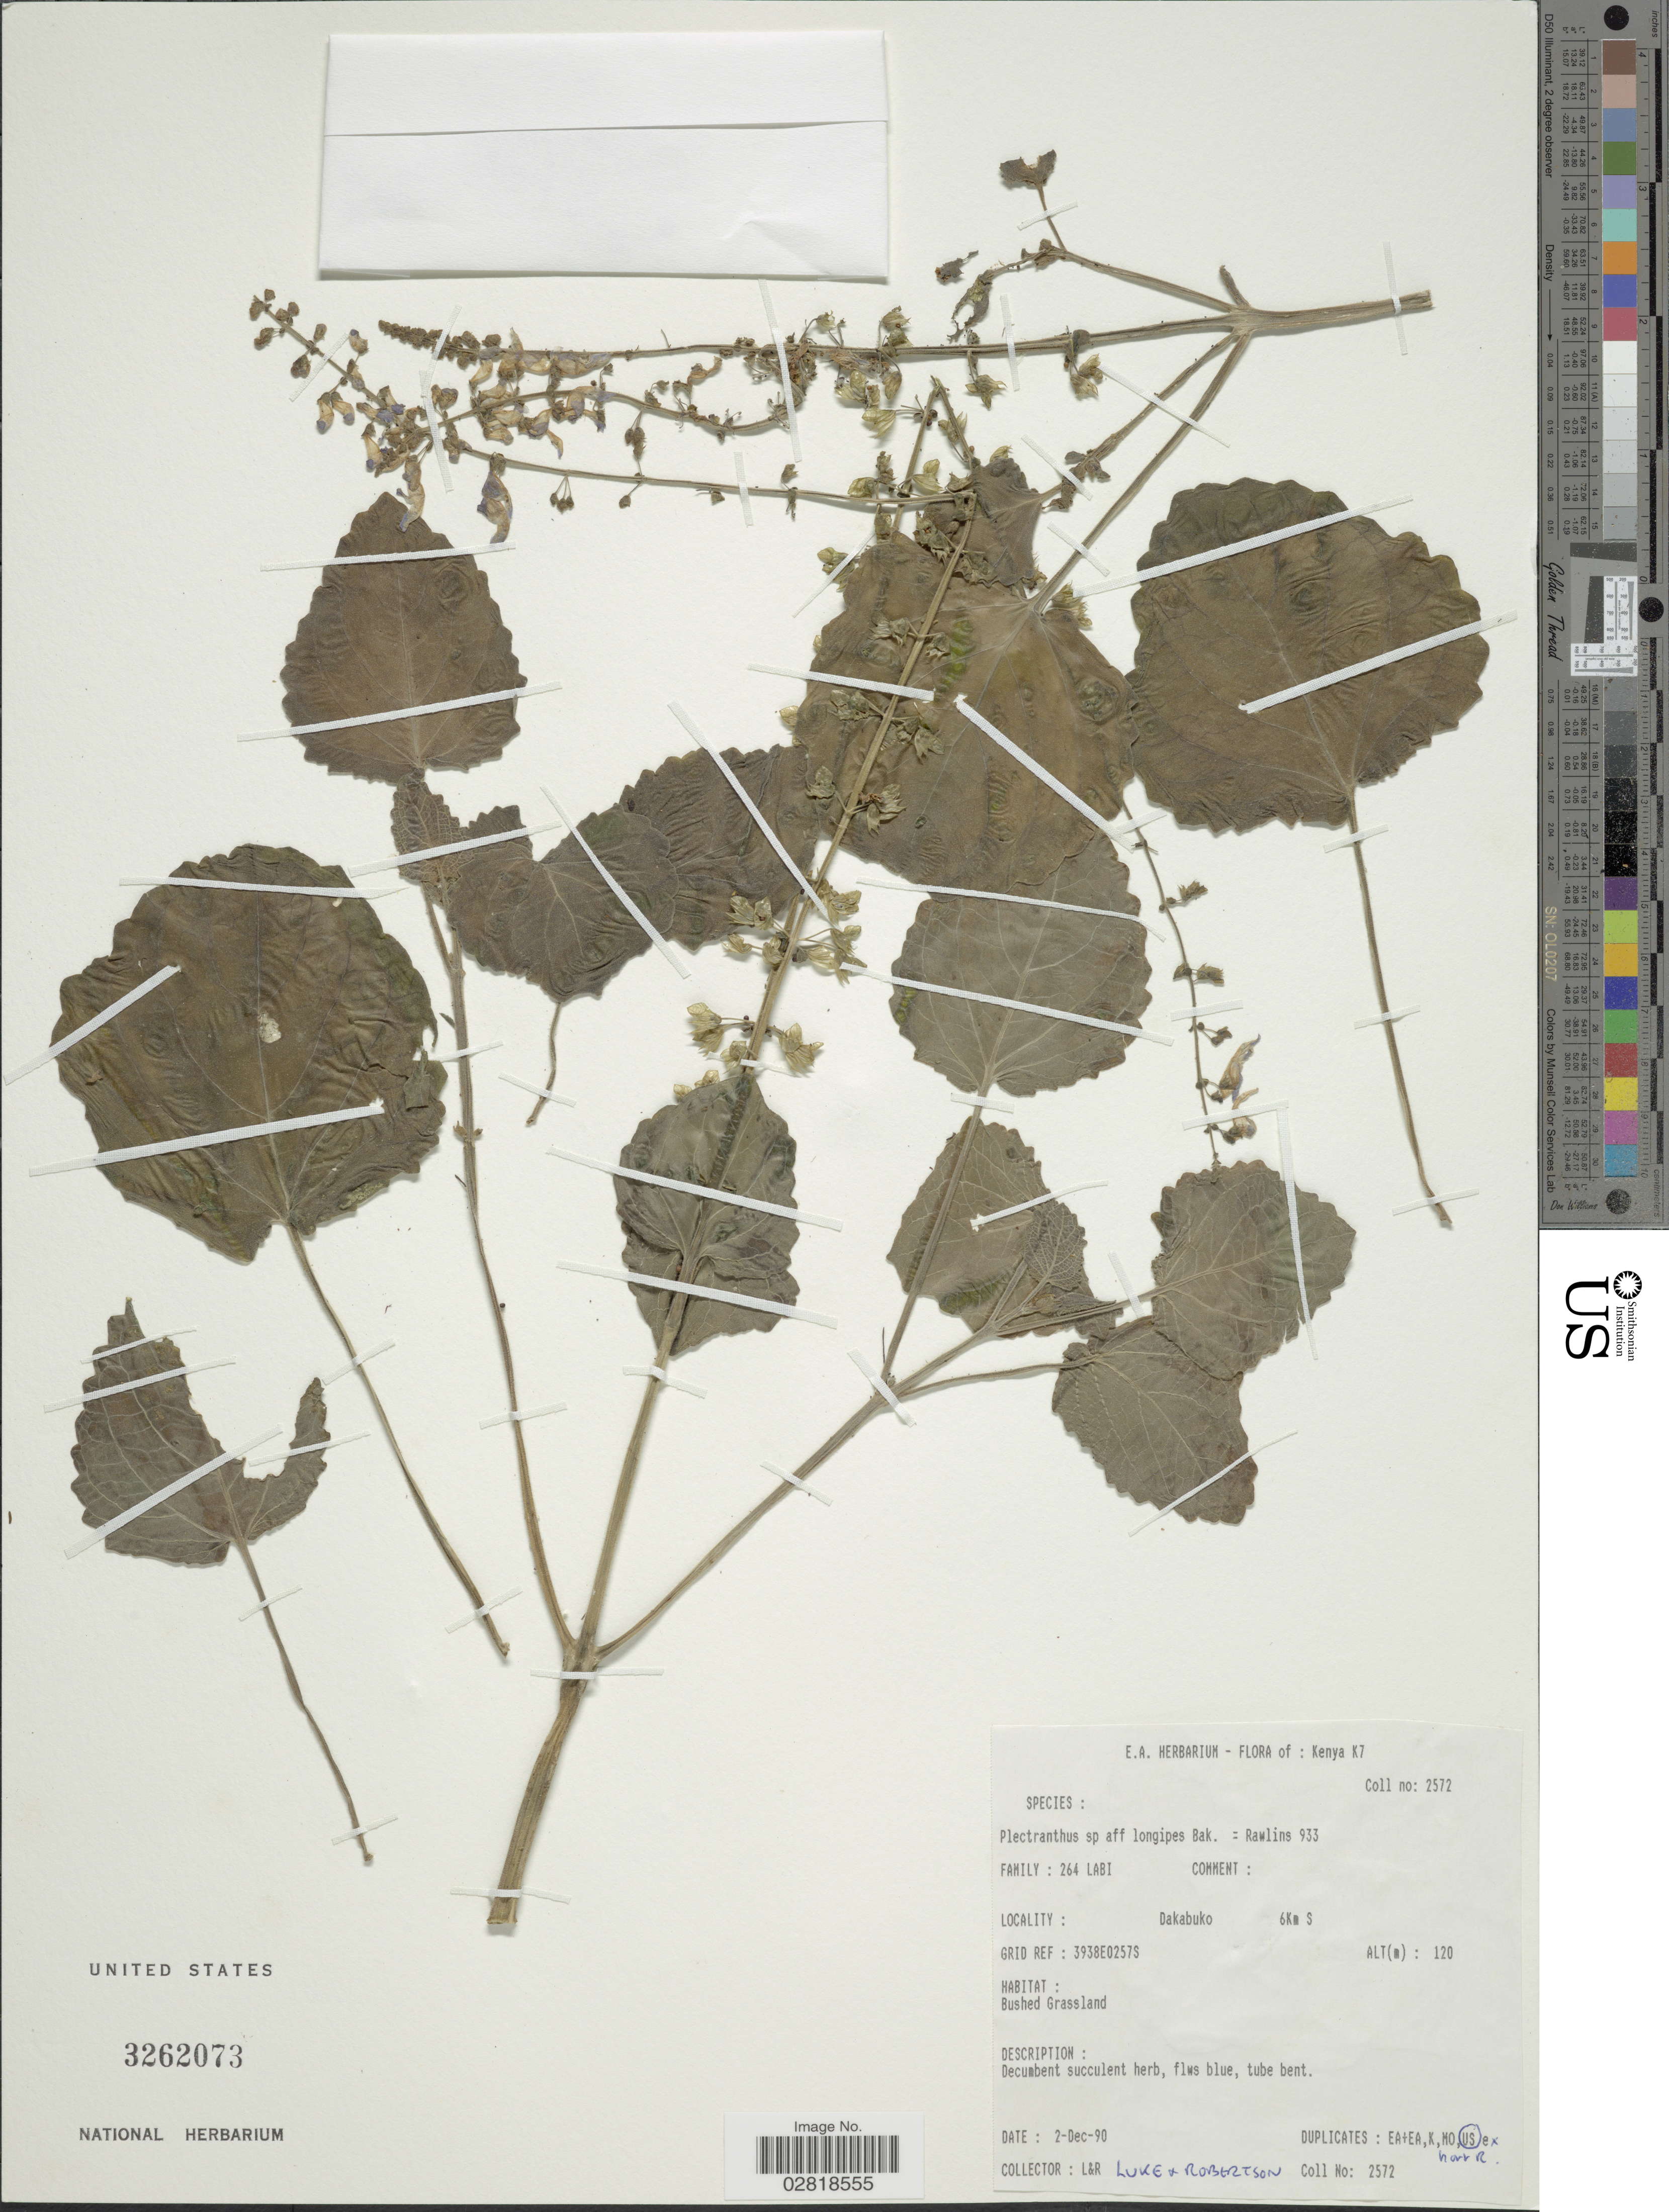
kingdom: Plantae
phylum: Tracheophyta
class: Magnoliopsida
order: Lamiales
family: Lamiaceae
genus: Plectranthus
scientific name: Plectranthus longipes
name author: Baker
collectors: -. Luke & -. Robertson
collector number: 2572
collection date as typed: Transcribed d/m/y: 2/12/90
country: Kenya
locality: K7. Dakabuko. 6Km s.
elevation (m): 120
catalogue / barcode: US 3262073